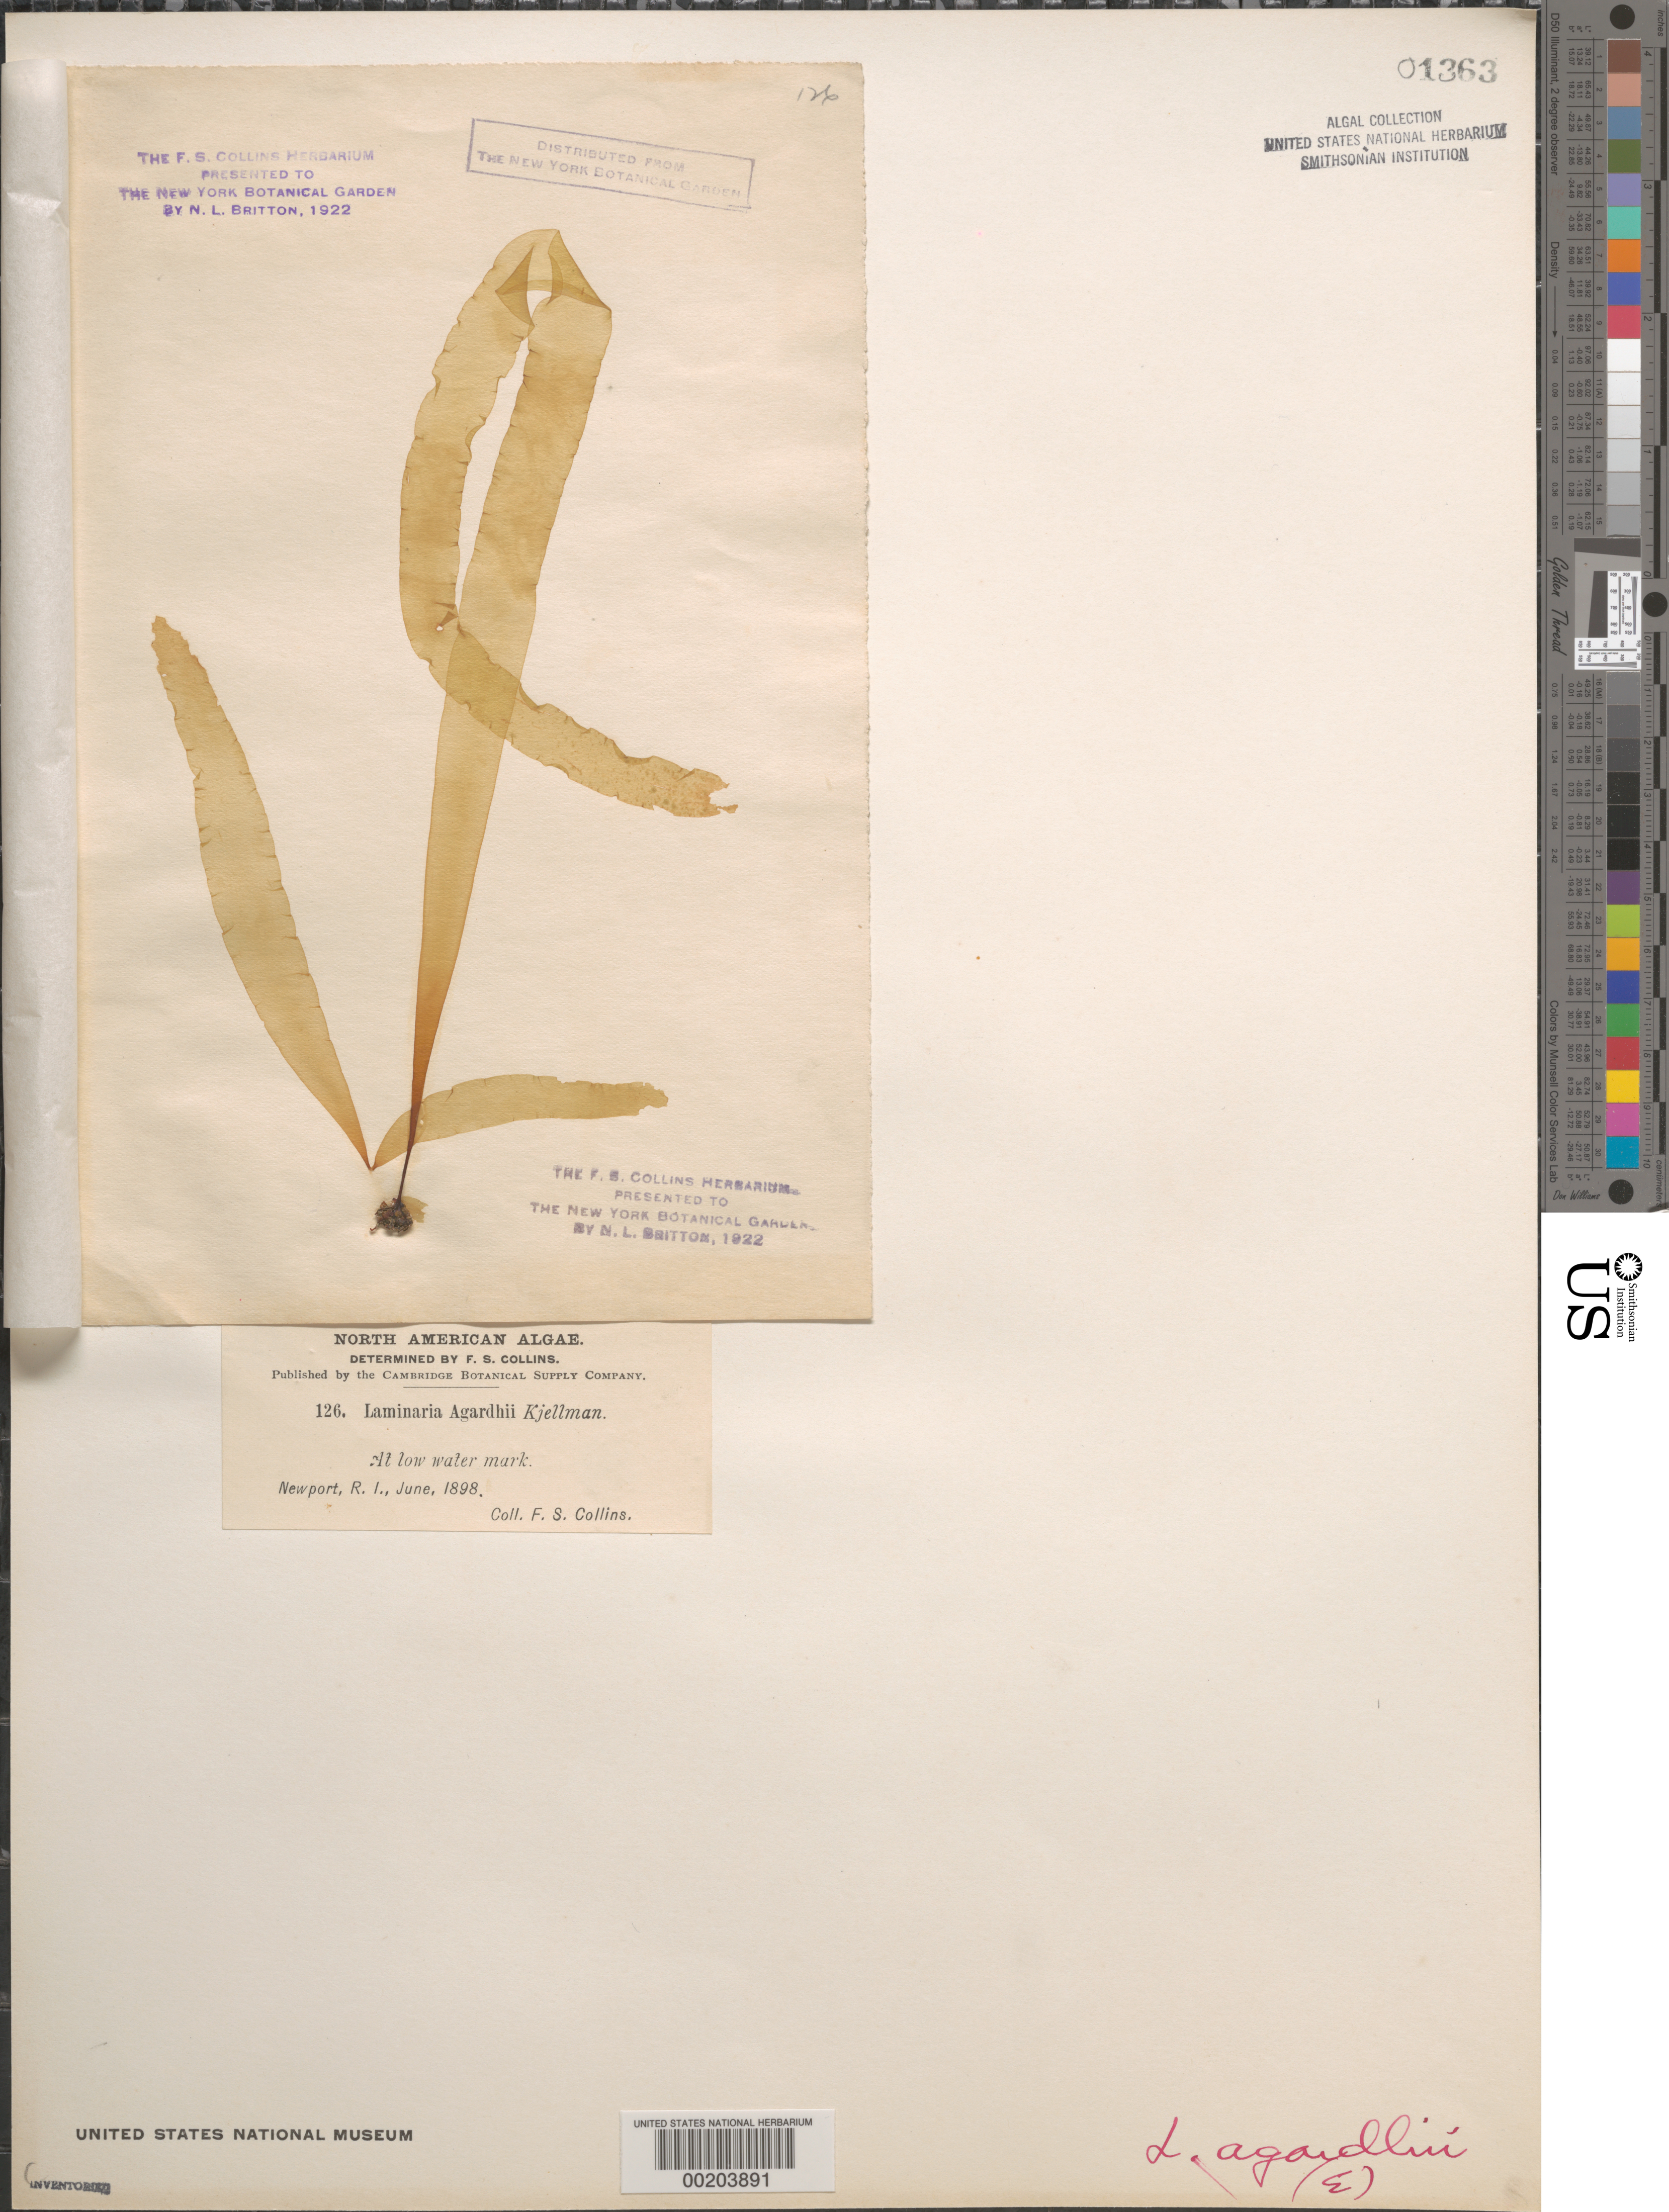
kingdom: Chromista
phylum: Ochrophyta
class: Phaeophyceae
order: Laminariales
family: Laminariaceae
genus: Saccharina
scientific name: Saccharina latissima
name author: C.E. Lane et al.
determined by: Algae name updating Project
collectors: F. Collins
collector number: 126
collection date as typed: Jun 1898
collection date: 1898-06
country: United States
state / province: Rhode Island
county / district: Newport County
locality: Newport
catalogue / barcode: US 1363